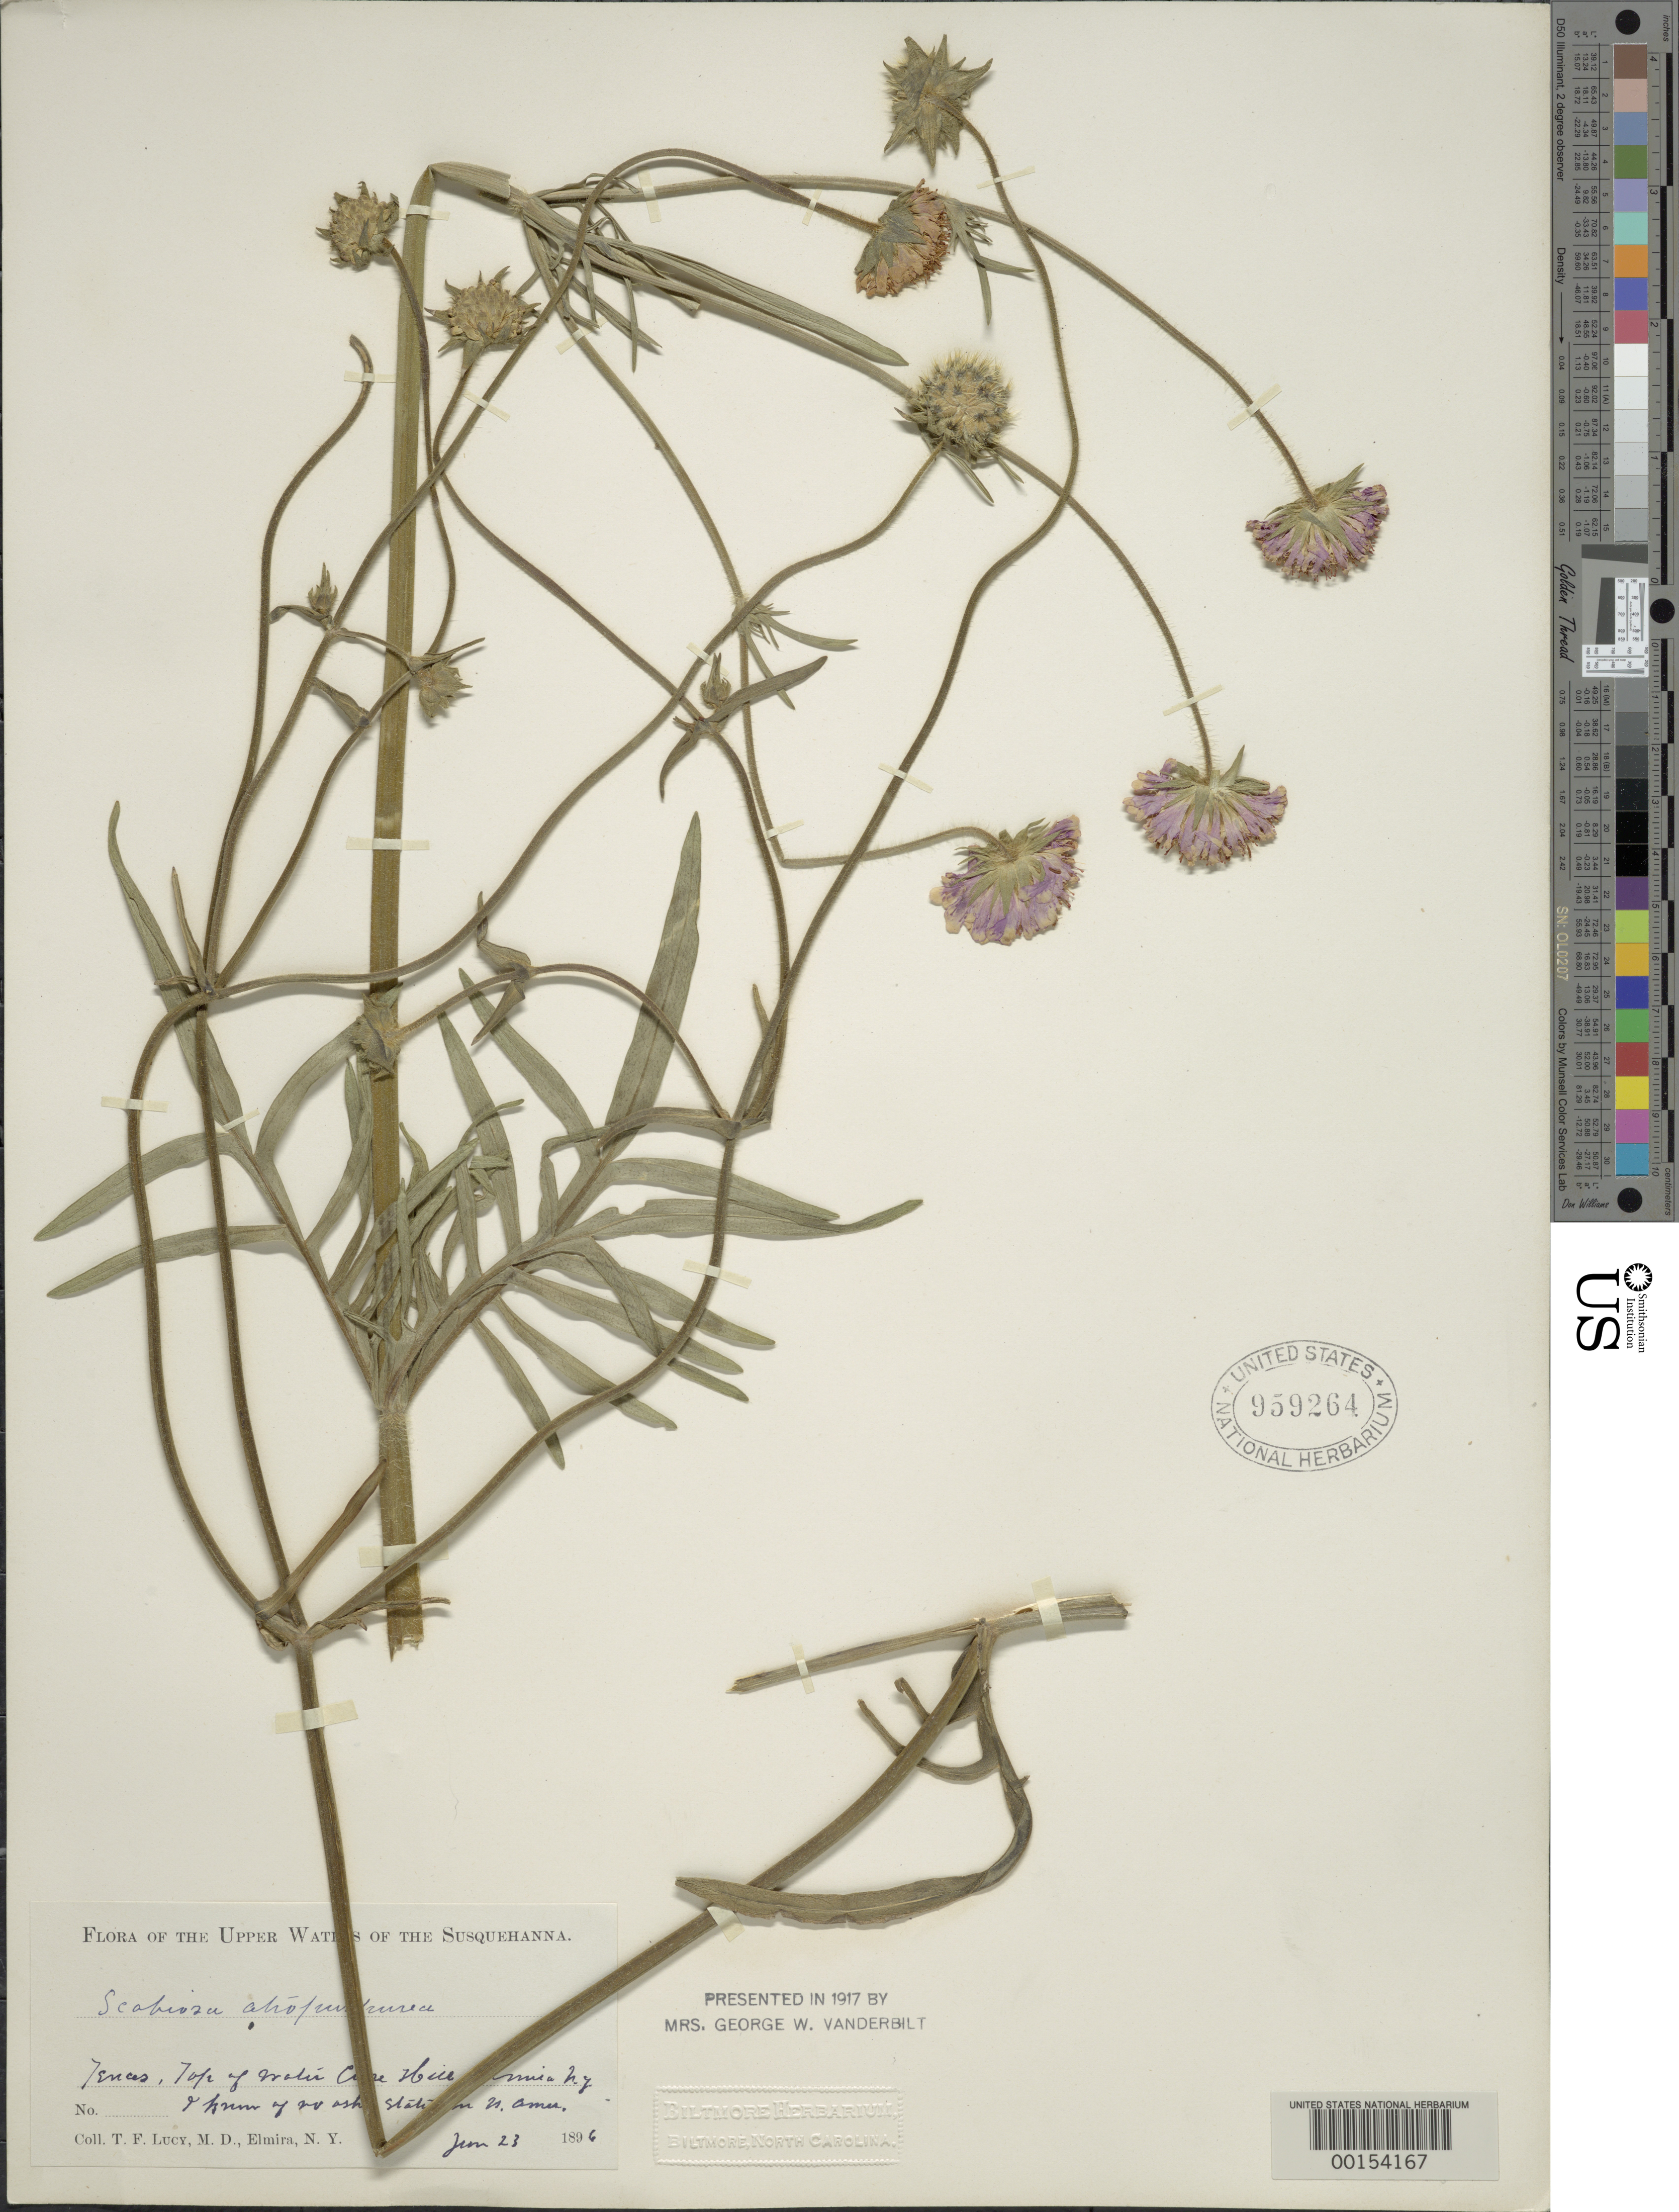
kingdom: Plantae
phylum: Tracheophyta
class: Magnoliopsida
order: Dipsacales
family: Caprifoliaceae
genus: Scabiosa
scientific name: Scabiosa atropurpurea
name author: L.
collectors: T. Lucy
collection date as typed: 23 Jun 1896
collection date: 1896-06-23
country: United States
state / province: New York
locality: Elmira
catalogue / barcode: US 959264